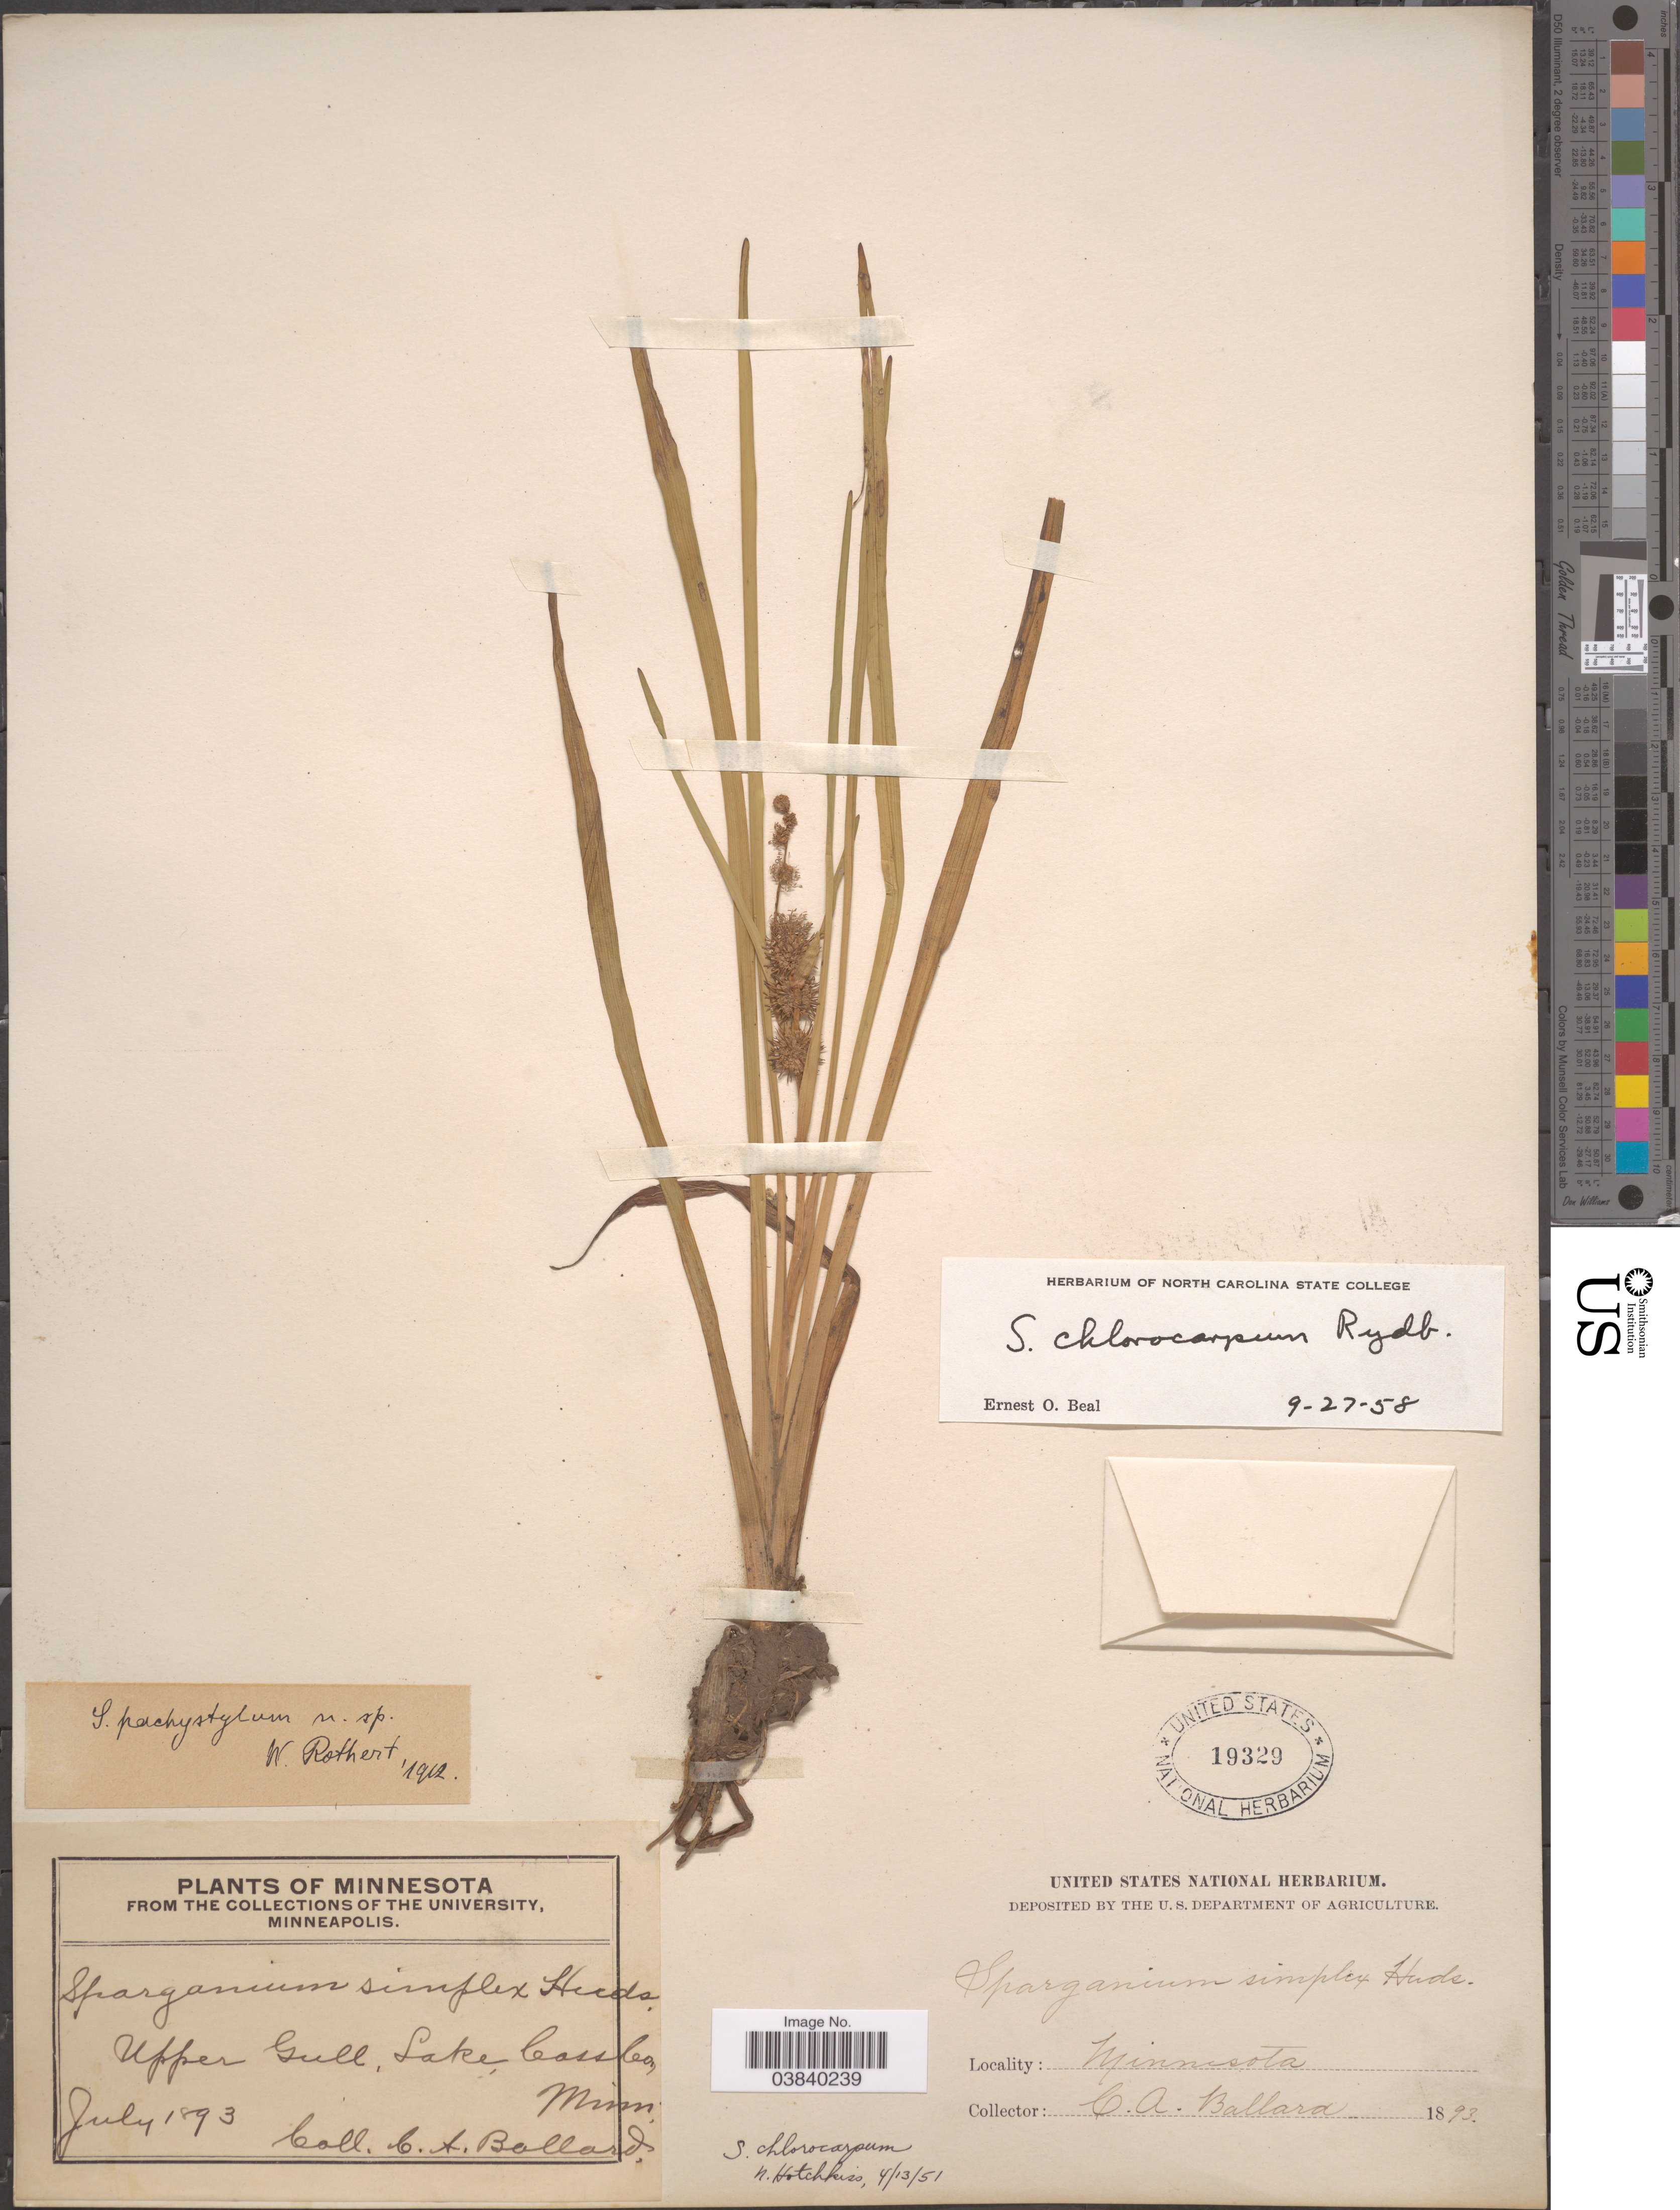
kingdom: Plantae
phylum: Tracheophyta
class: Liliopsida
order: Poales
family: Typhaceae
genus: Sparganium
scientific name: Sparganium chlorocarpum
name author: Rydb.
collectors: C. A. Ballard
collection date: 1893-07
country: United States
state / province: Minnesota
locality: Upper Gull, Lake Cass Co.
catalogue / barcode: US 19329